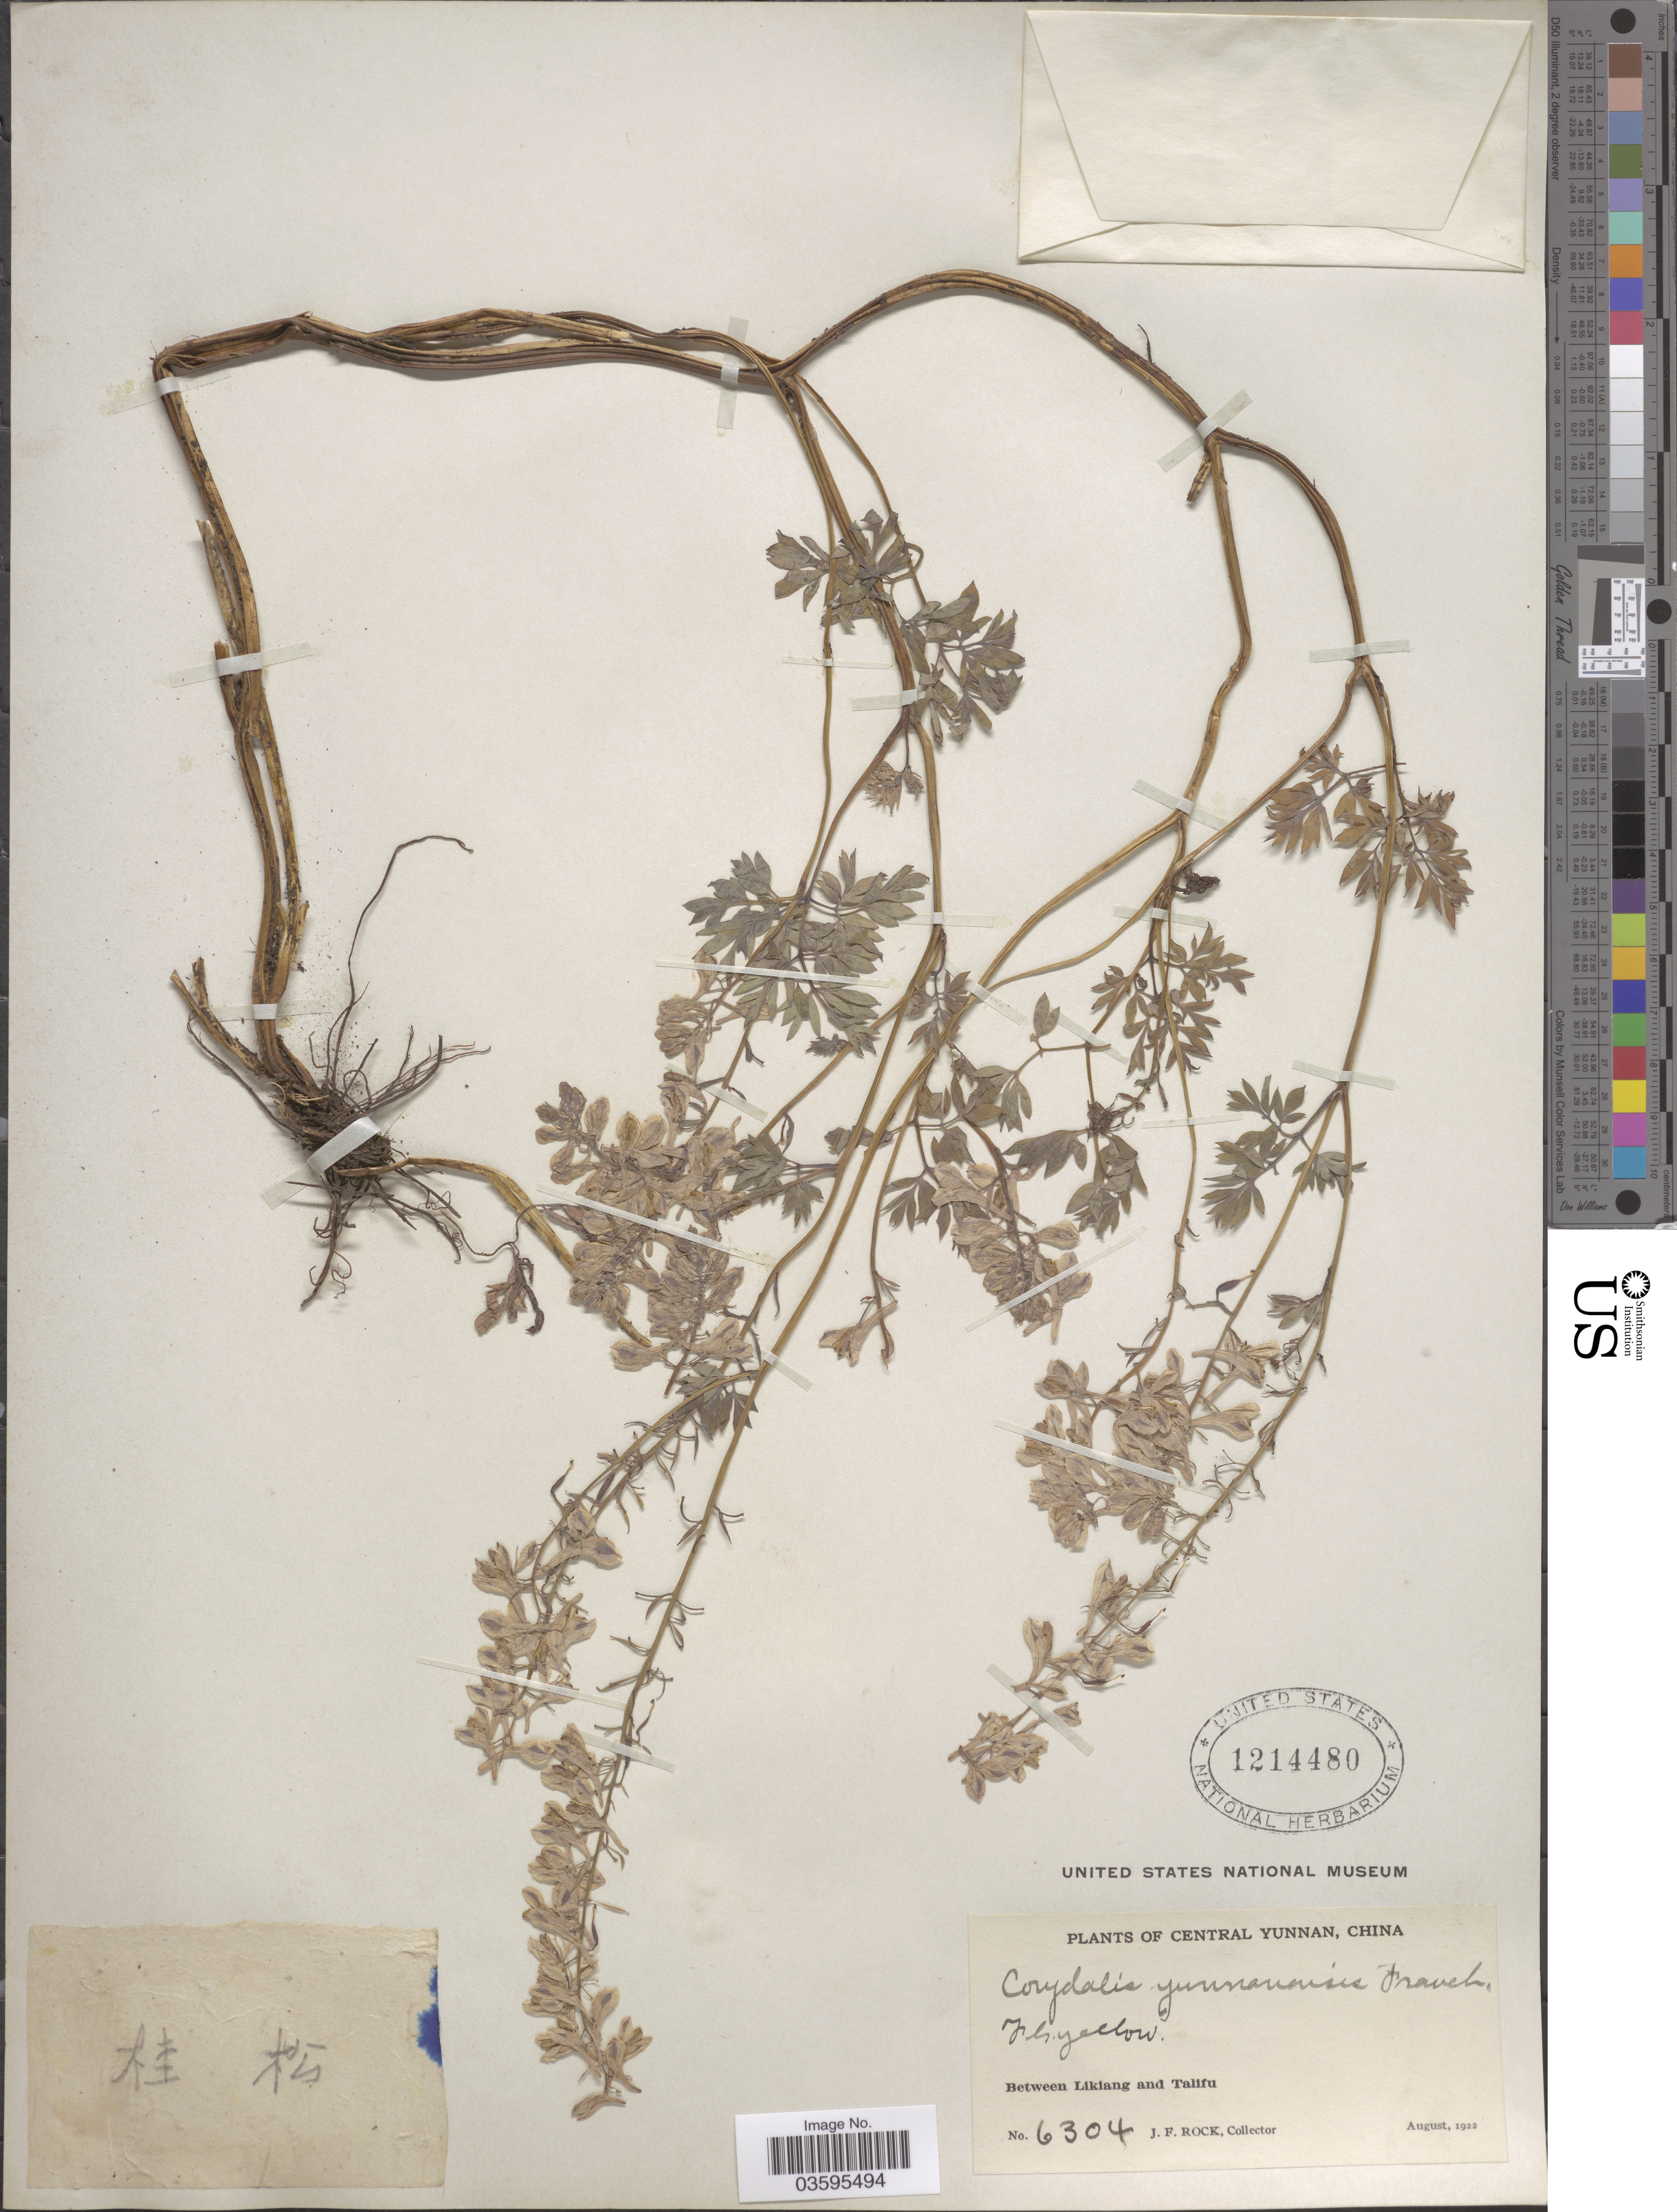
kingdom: Plantae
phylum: Tracheophyta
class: Magnoliopsida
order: Ranunculales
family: Papaveraceae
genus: Corydalis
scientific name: Corydalis yunnanensis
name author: Franch.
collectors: J. Rock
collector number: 6304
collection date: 1922-08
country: China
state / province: Yunnan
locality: Central Yunnan. Between Likiang and Talifu.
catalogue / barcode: US 1214480